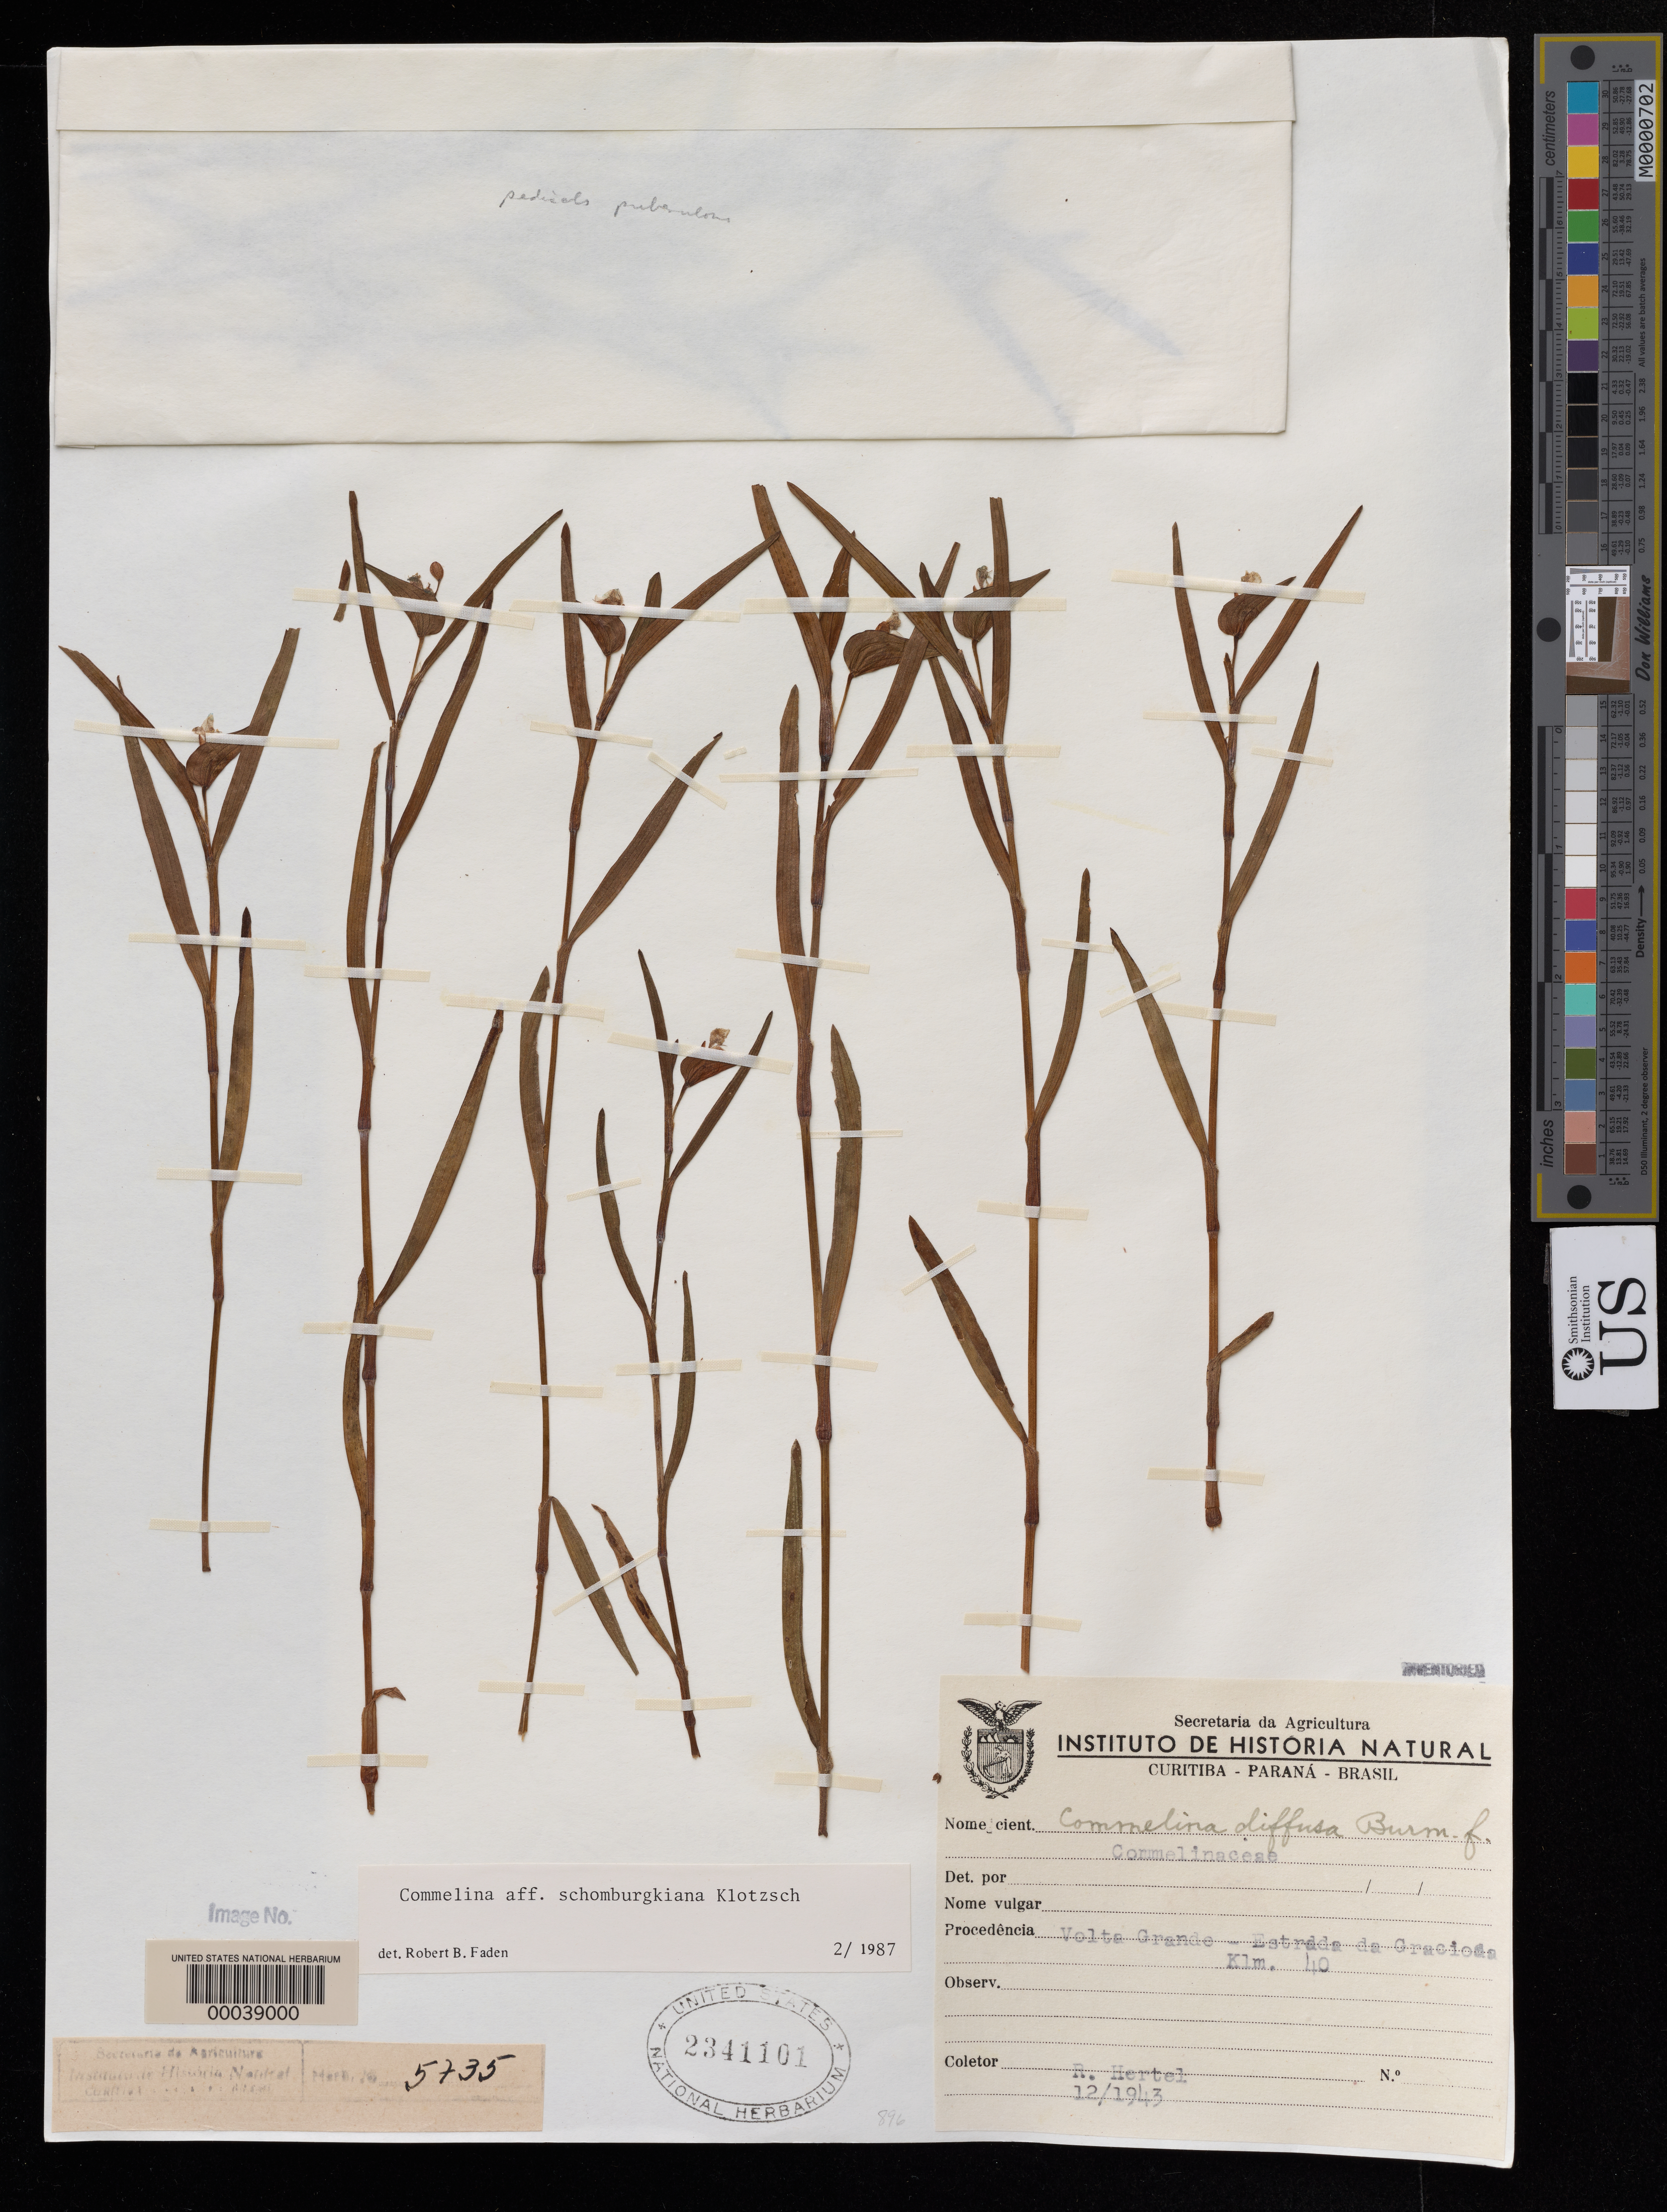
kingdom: Plantae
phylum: Tracheophyta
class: Liliopsida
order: Commelinales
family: Commelinaceae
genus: Commelina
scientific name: Commelina schomburgkiana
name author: Klotzsch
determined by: Faden, Robert B., (US), Smithsonian Institution - National Museum of Natural History (UNITED STATES)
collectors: R. Hertel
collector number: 5735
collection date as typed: Dec 1943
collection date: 1943-12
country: Brazil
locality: Volte Grande; Estrada de Gracios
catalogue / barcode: US 2341101